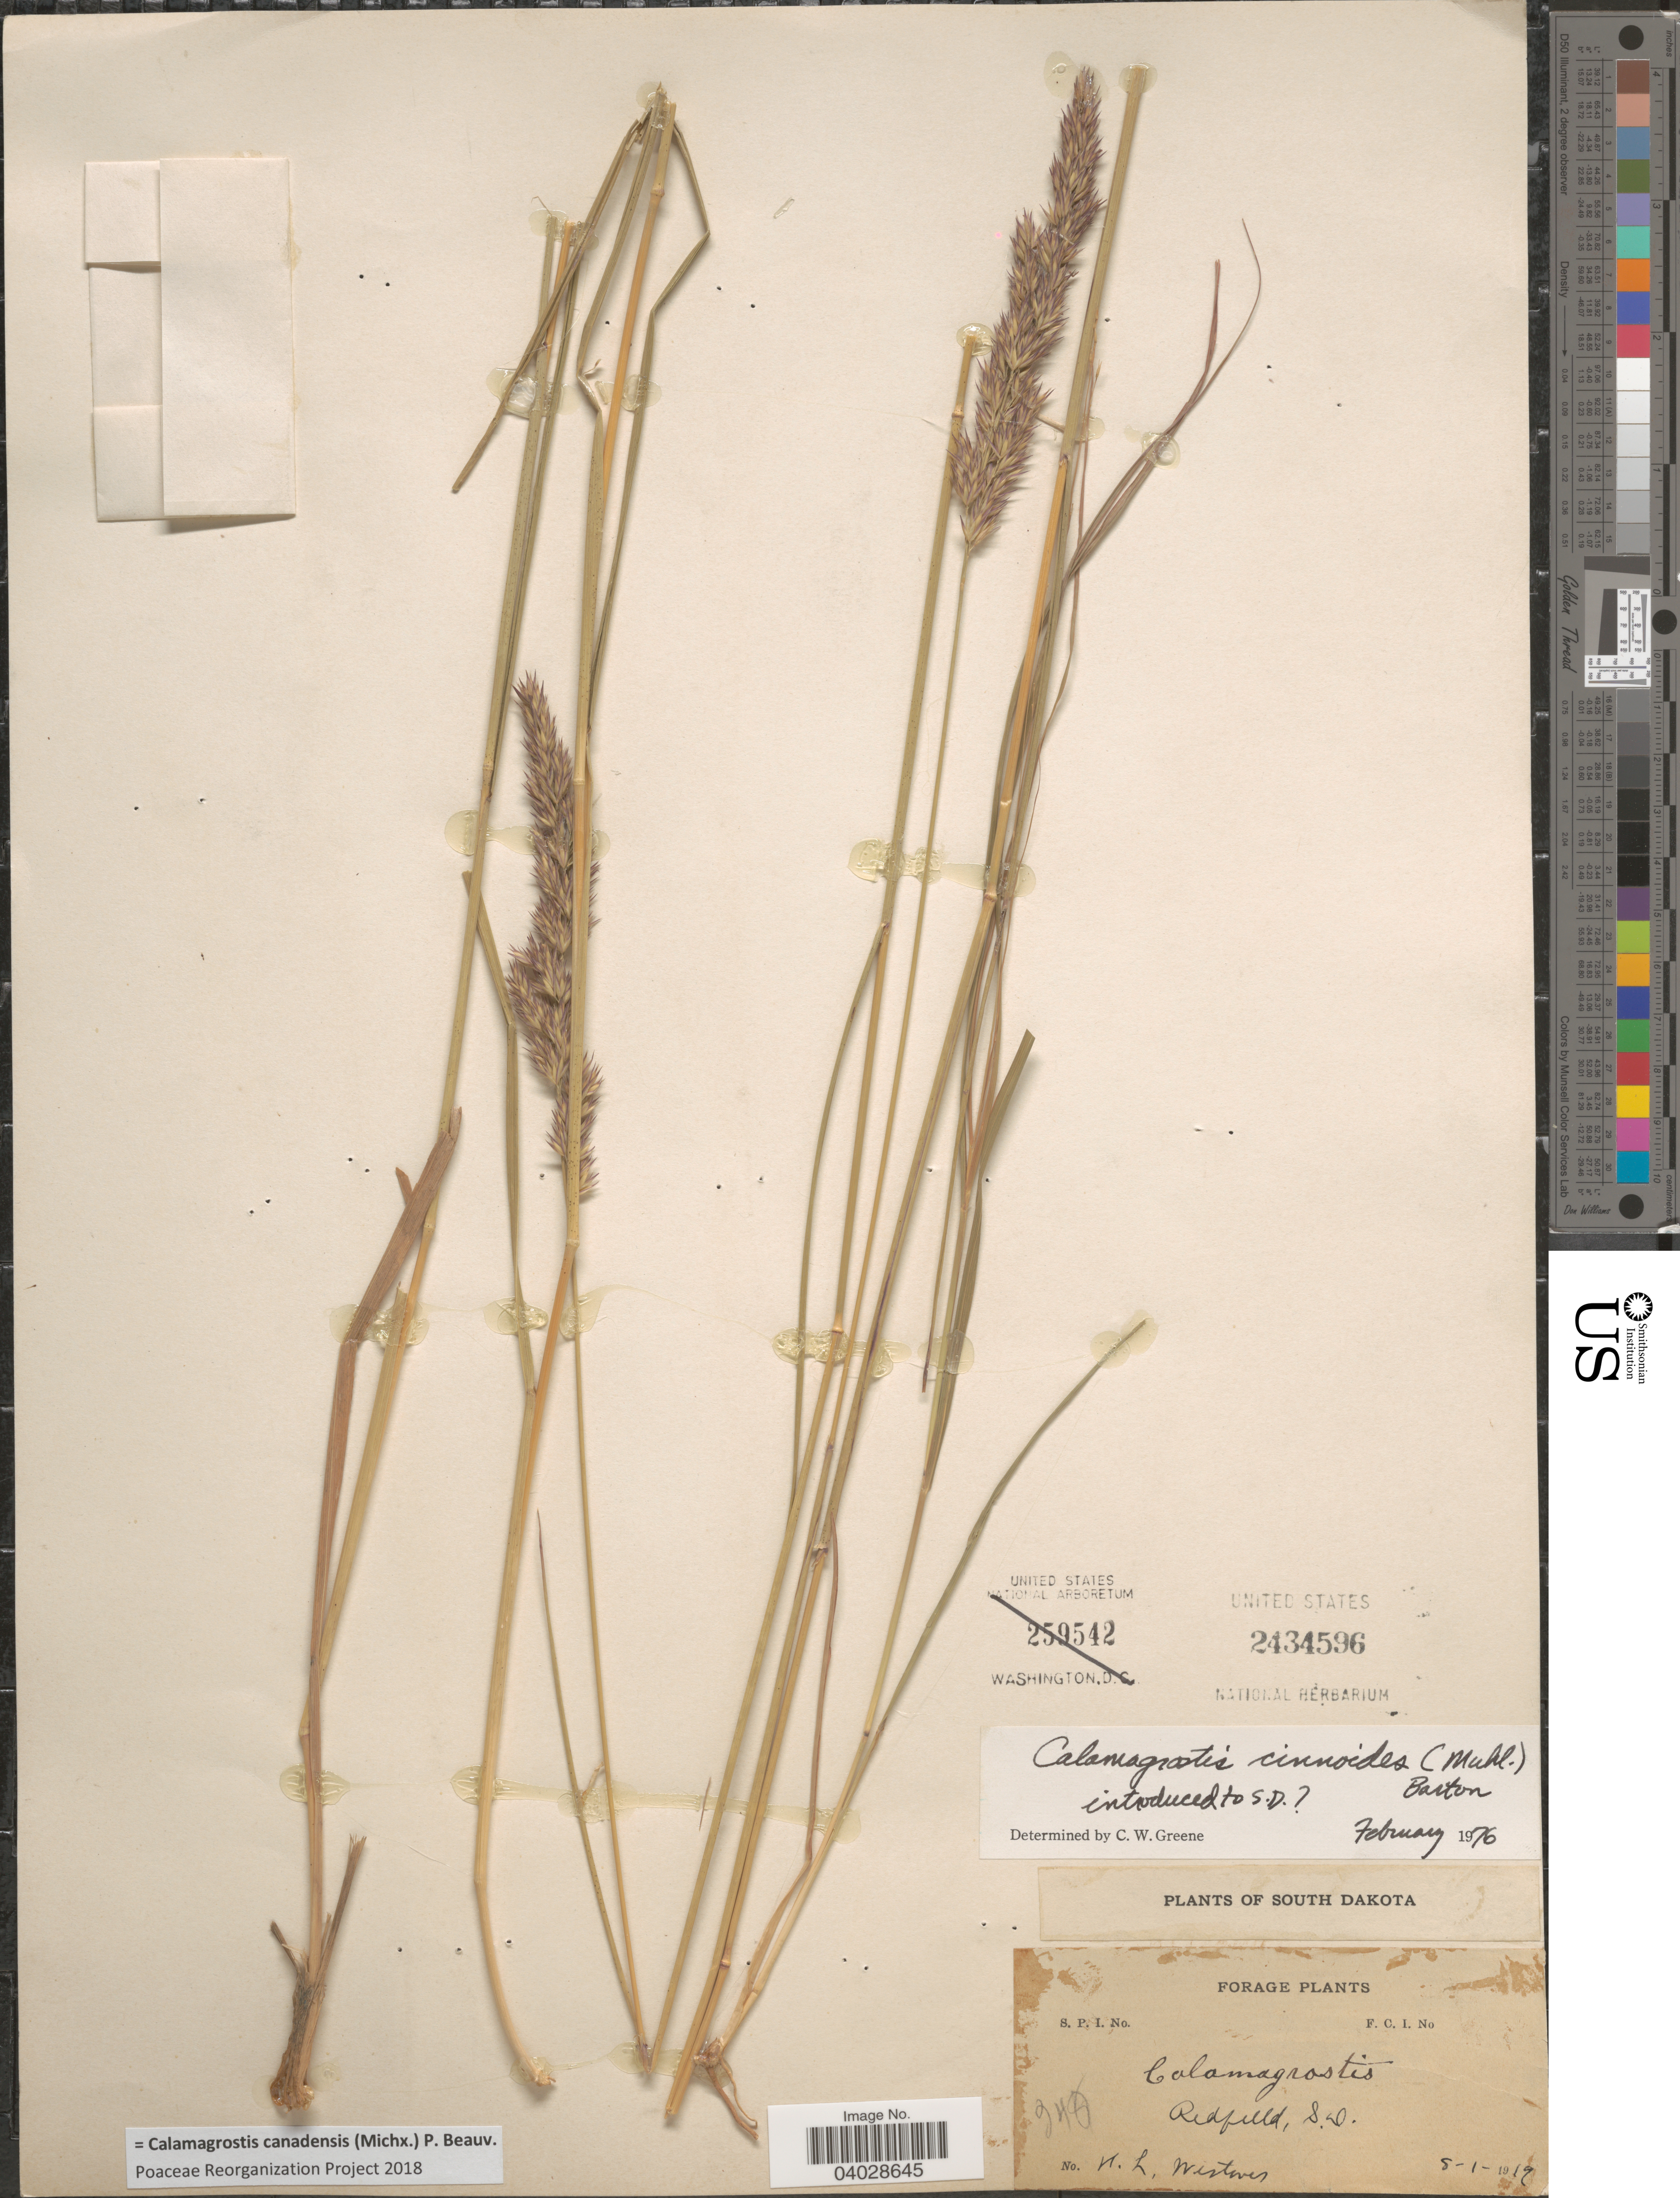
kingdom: Plantae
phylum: Tracheophyta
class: Liliopsida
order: Poales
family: Poaceae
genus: Calamagrostis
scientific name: Calamagrostis canadensis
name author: (Michx.) P. Beauv.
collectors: H. Westover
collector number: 948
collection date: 1919-05-01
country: United States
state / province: South Dakota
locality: Forage. Redfield.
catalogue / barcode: US 2434596